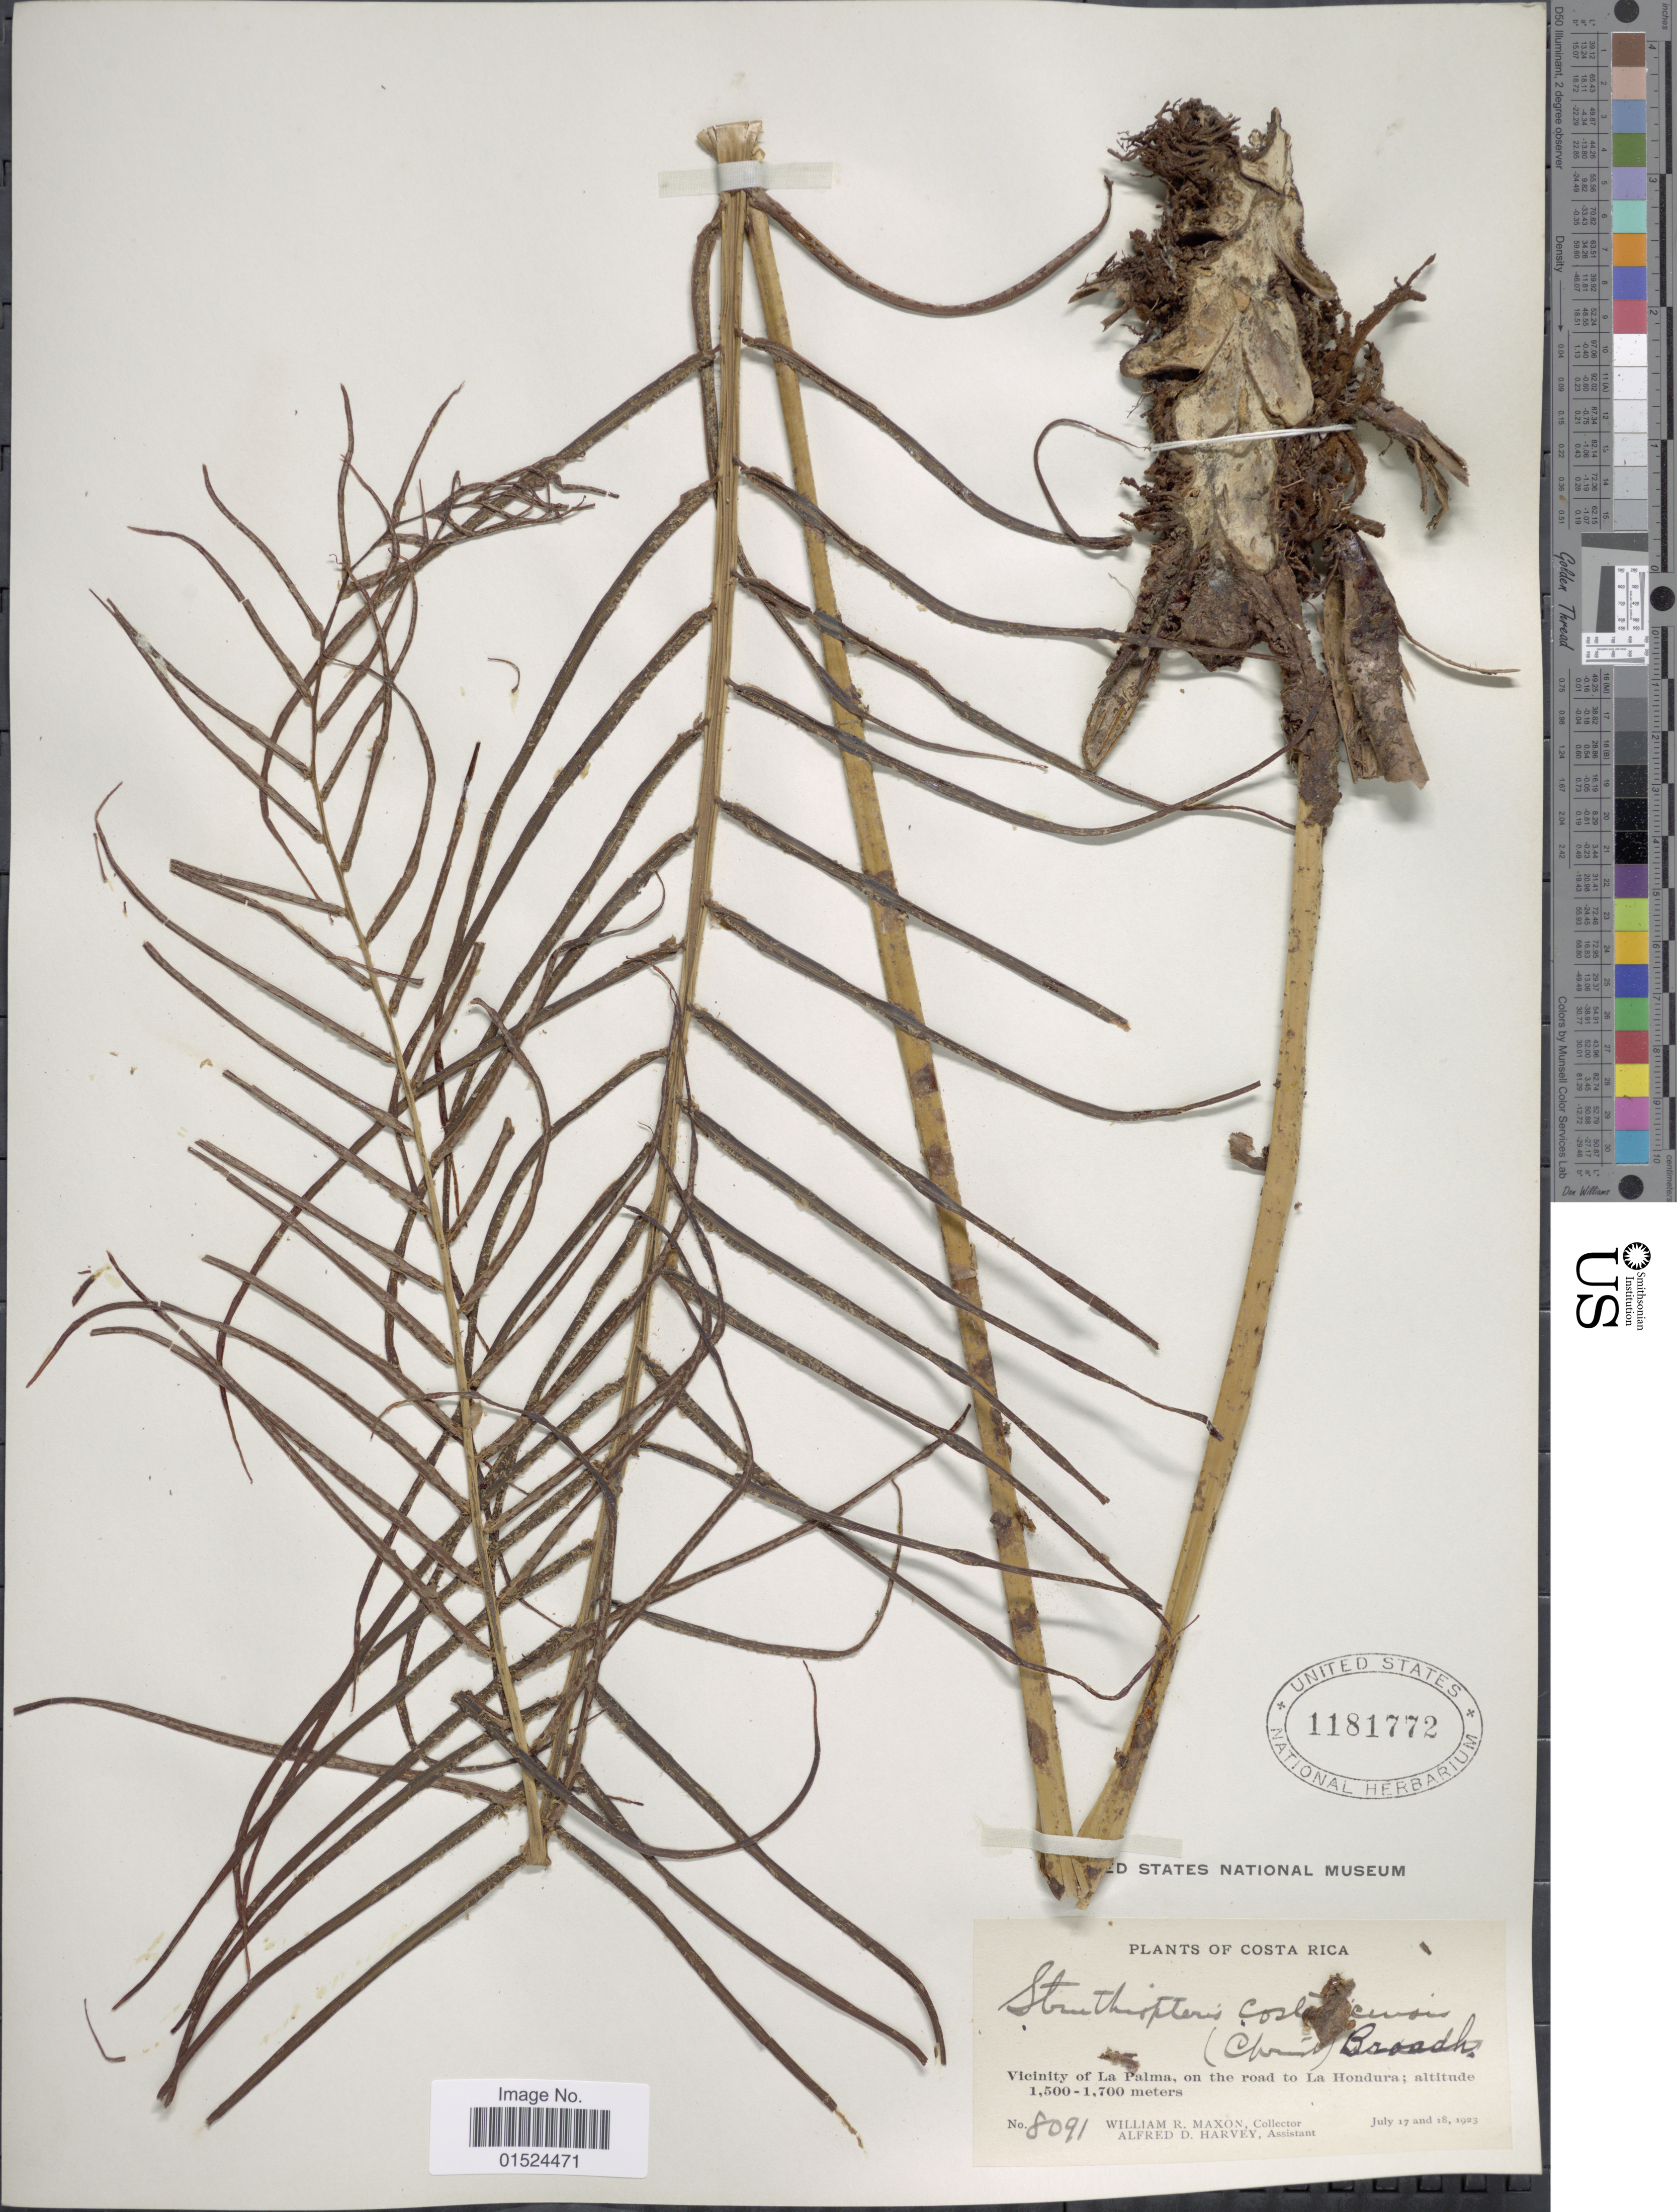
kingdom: Plantae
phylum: Tracheophyta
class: Polypodiopsida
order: Polypodiales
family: Blechnaceae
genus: Blechnum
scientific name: Blechnum schiedeanum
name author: (Schltdl. ex C. Presl) Hieron.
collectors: W. R. Maxon & A. D. Harvey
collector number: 8091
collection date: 1923-07-17/1923-07-18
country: Costa Rica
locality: Vicinity of La Palma, on the road to La Honduras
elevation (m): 1500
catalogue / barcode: US 1181772